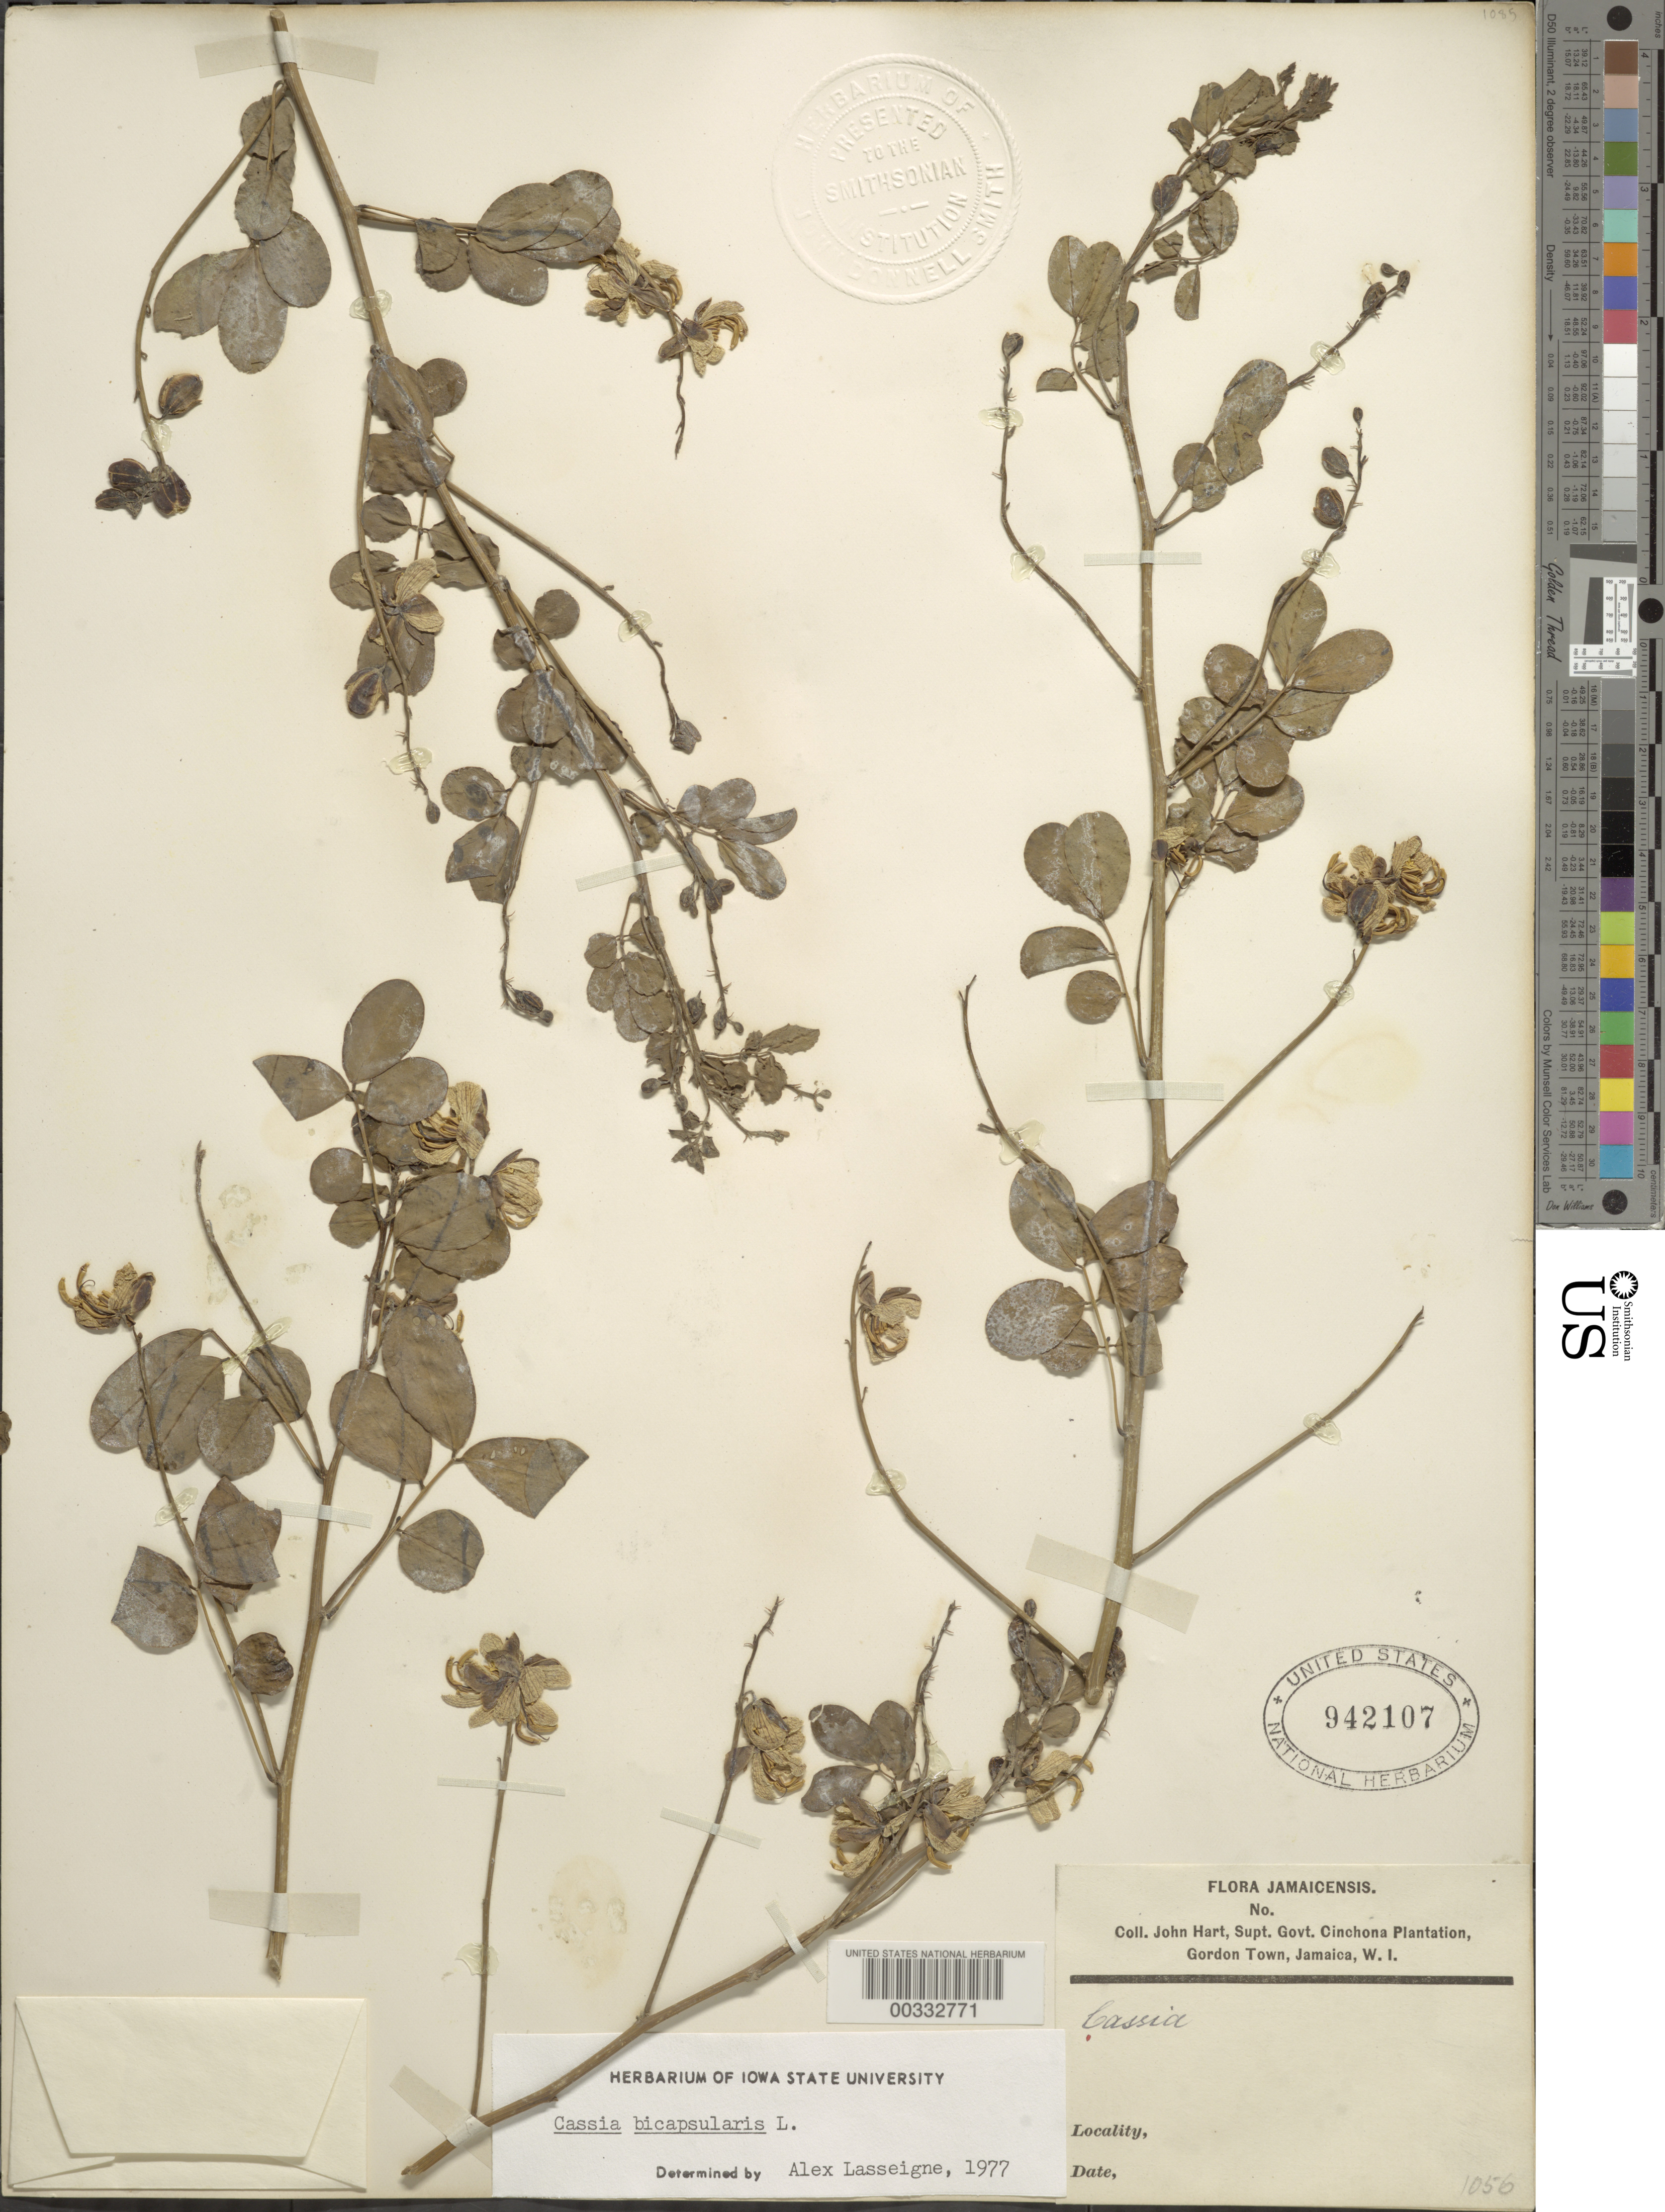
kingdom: Plantae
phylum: Tracheophyta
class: Magnoliopsida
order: Fabales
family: Fabaceae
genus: Senna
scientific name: Senna bicapsularis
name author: (L.) Roxb.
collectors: J. Hart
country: Jamaica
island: Jamaica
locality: Cinchona Plantation, Gordon Town.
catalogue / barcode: US 942107